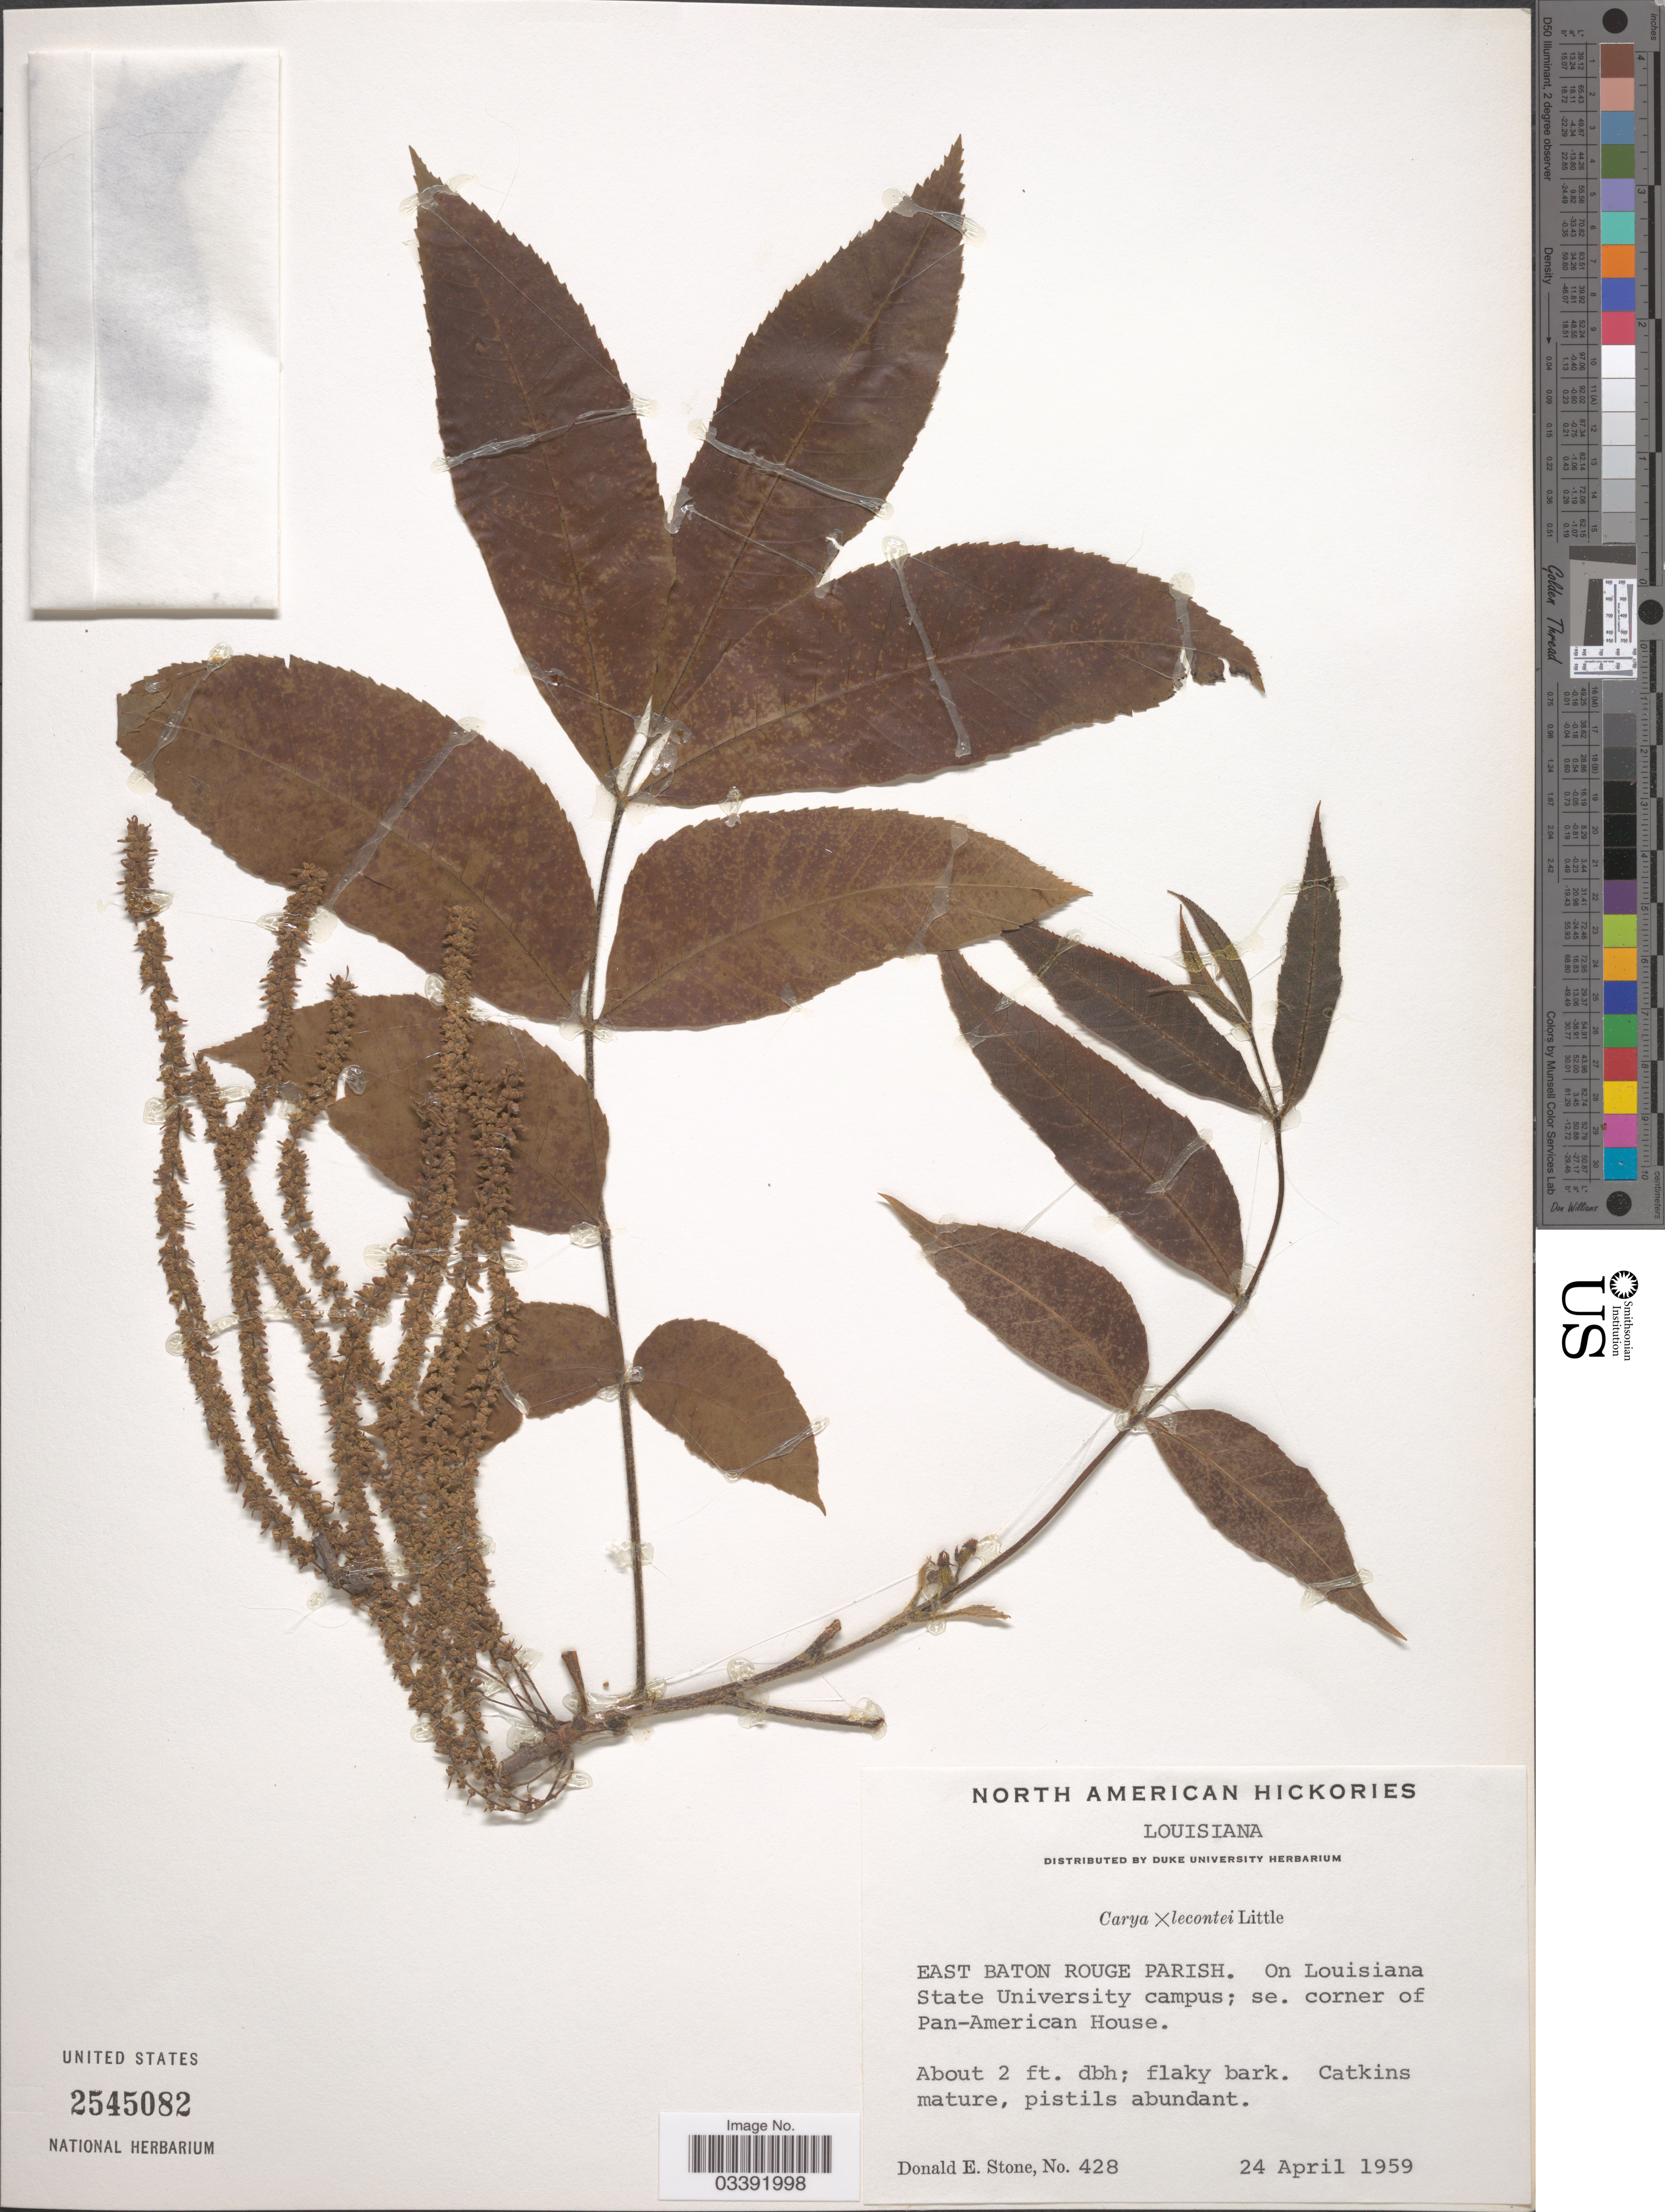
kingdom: Plantae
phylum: Tracheophyta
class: Magnoliopsida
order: Fagales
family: Juglandaceae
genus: Carya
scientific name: Carya x lecontei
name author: Little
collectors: D. Stone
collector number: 428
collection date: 1959-04-24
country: United States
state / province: Louisiana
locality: East Baton Rouge Parish. On Louisiana State Univeristy campus; s.e. corner of Pan-American House.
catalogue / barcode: US 2545082